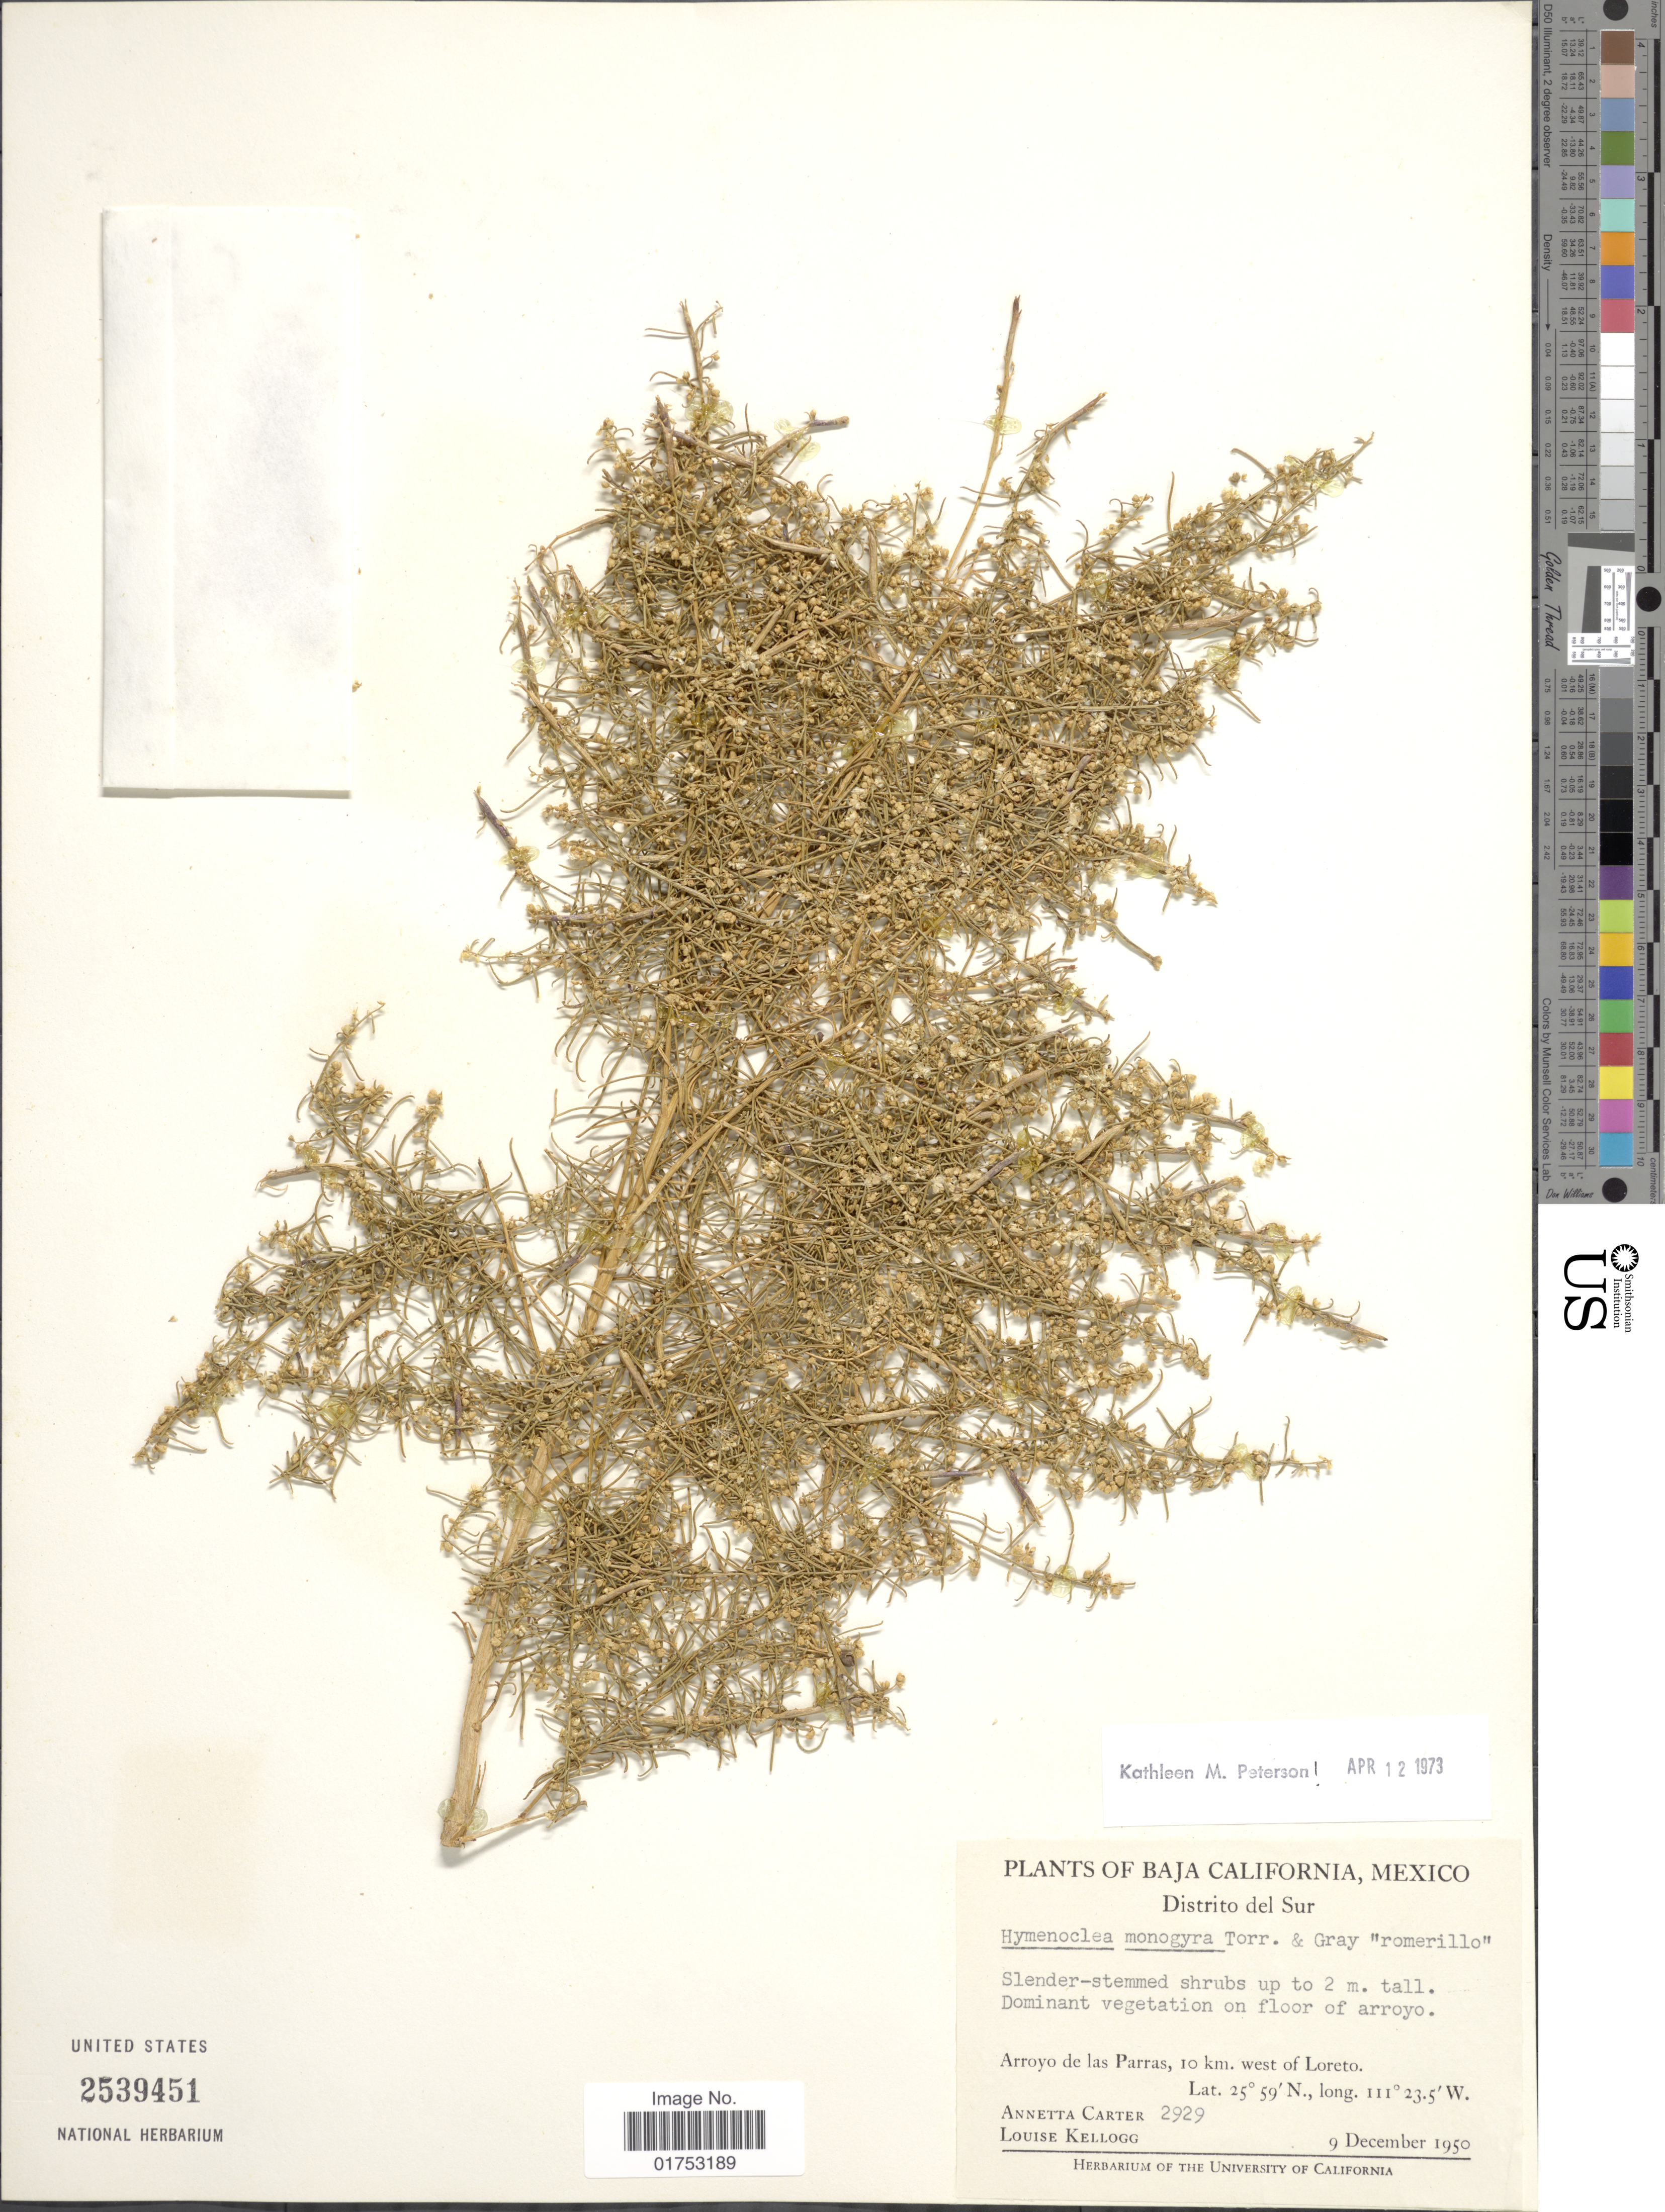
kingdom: Plantae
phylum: Tracheophyta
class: Magnoliopsida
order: Asterales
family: Asteraceae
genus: Hymenoclea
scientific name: Hymenoclea monogyra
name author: Torr. & A. Gray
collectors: A. M. Carter & L. Kellogg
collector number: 2929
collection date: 1950-12-09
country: Mexico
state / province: Baja California Sur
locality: Distrito del Sur, Arroyo de las Parras, 10 km west of Loreto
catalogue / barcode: US 2539451